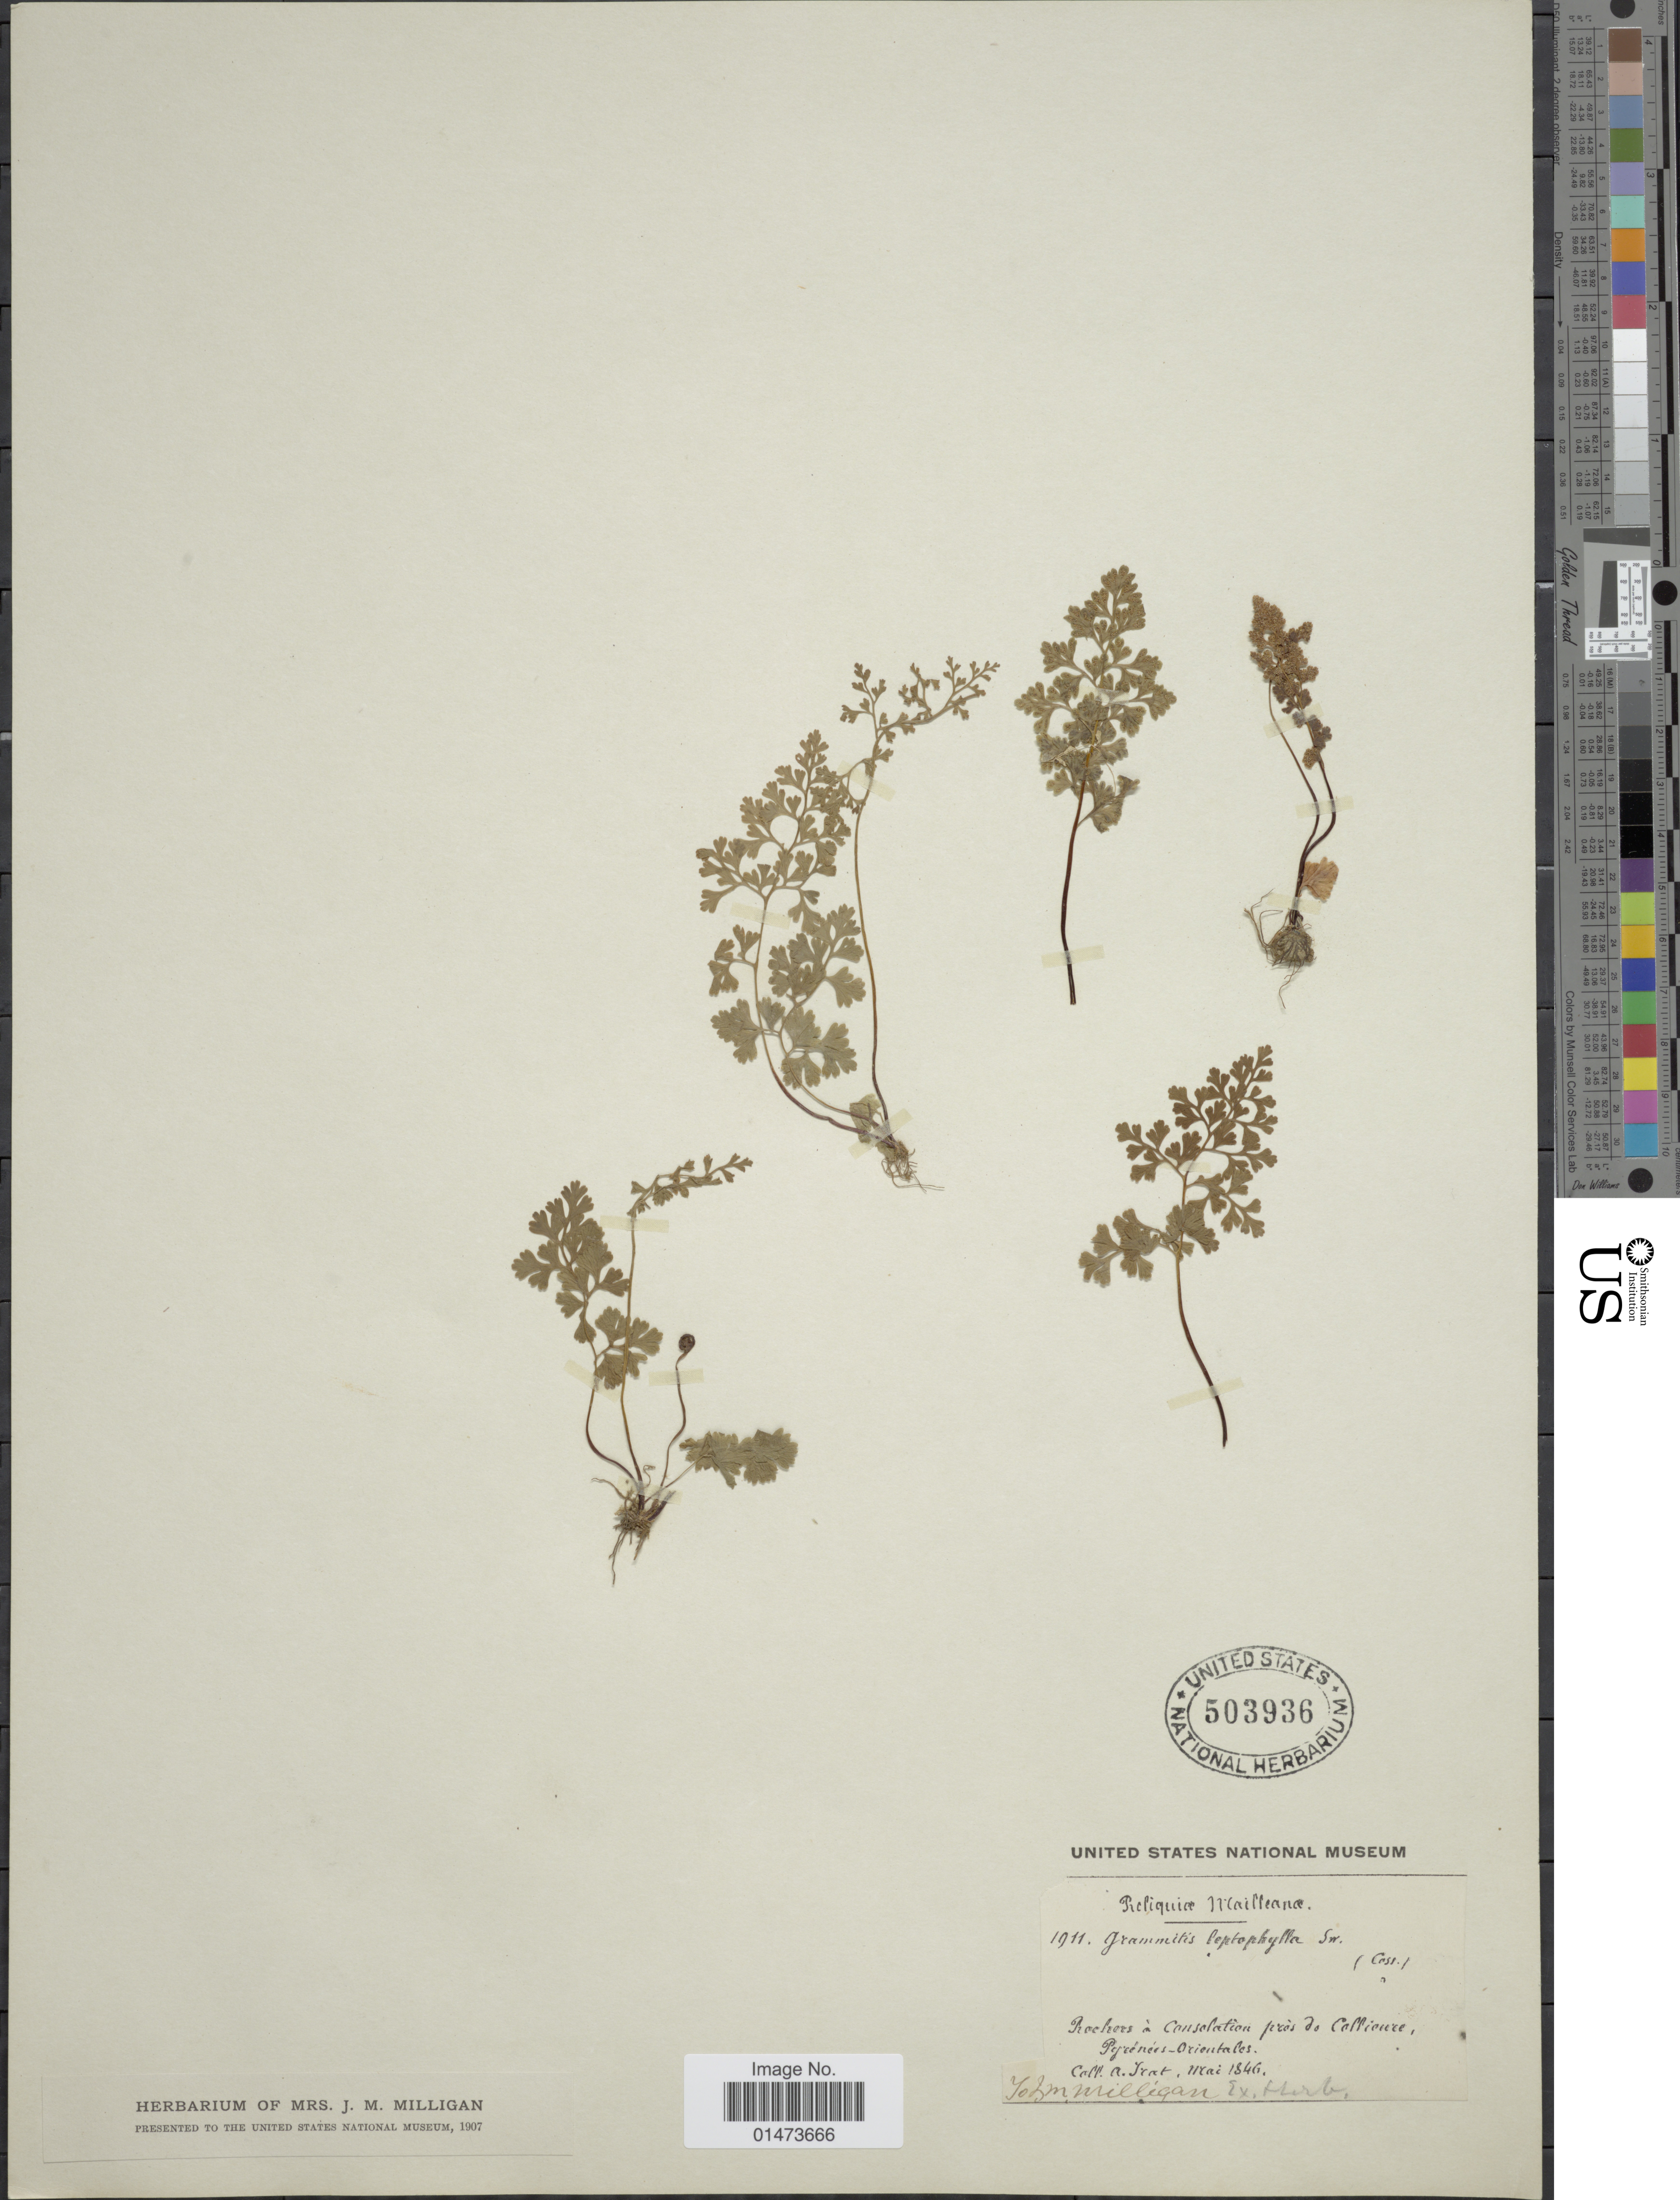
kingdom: Plantae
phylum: Tracheophyta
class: Polypodiopsida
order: Polypodiales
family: Pteridaceae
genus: Anogramma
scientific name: Anogramma leptophylla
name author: (L.) Link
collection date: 1846-05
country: France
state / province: Occitanie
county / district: Pyrénées-Orientales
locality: Rochers in Consolation près do Collioure Pyrenées-Orientales.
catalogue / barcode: US 503936